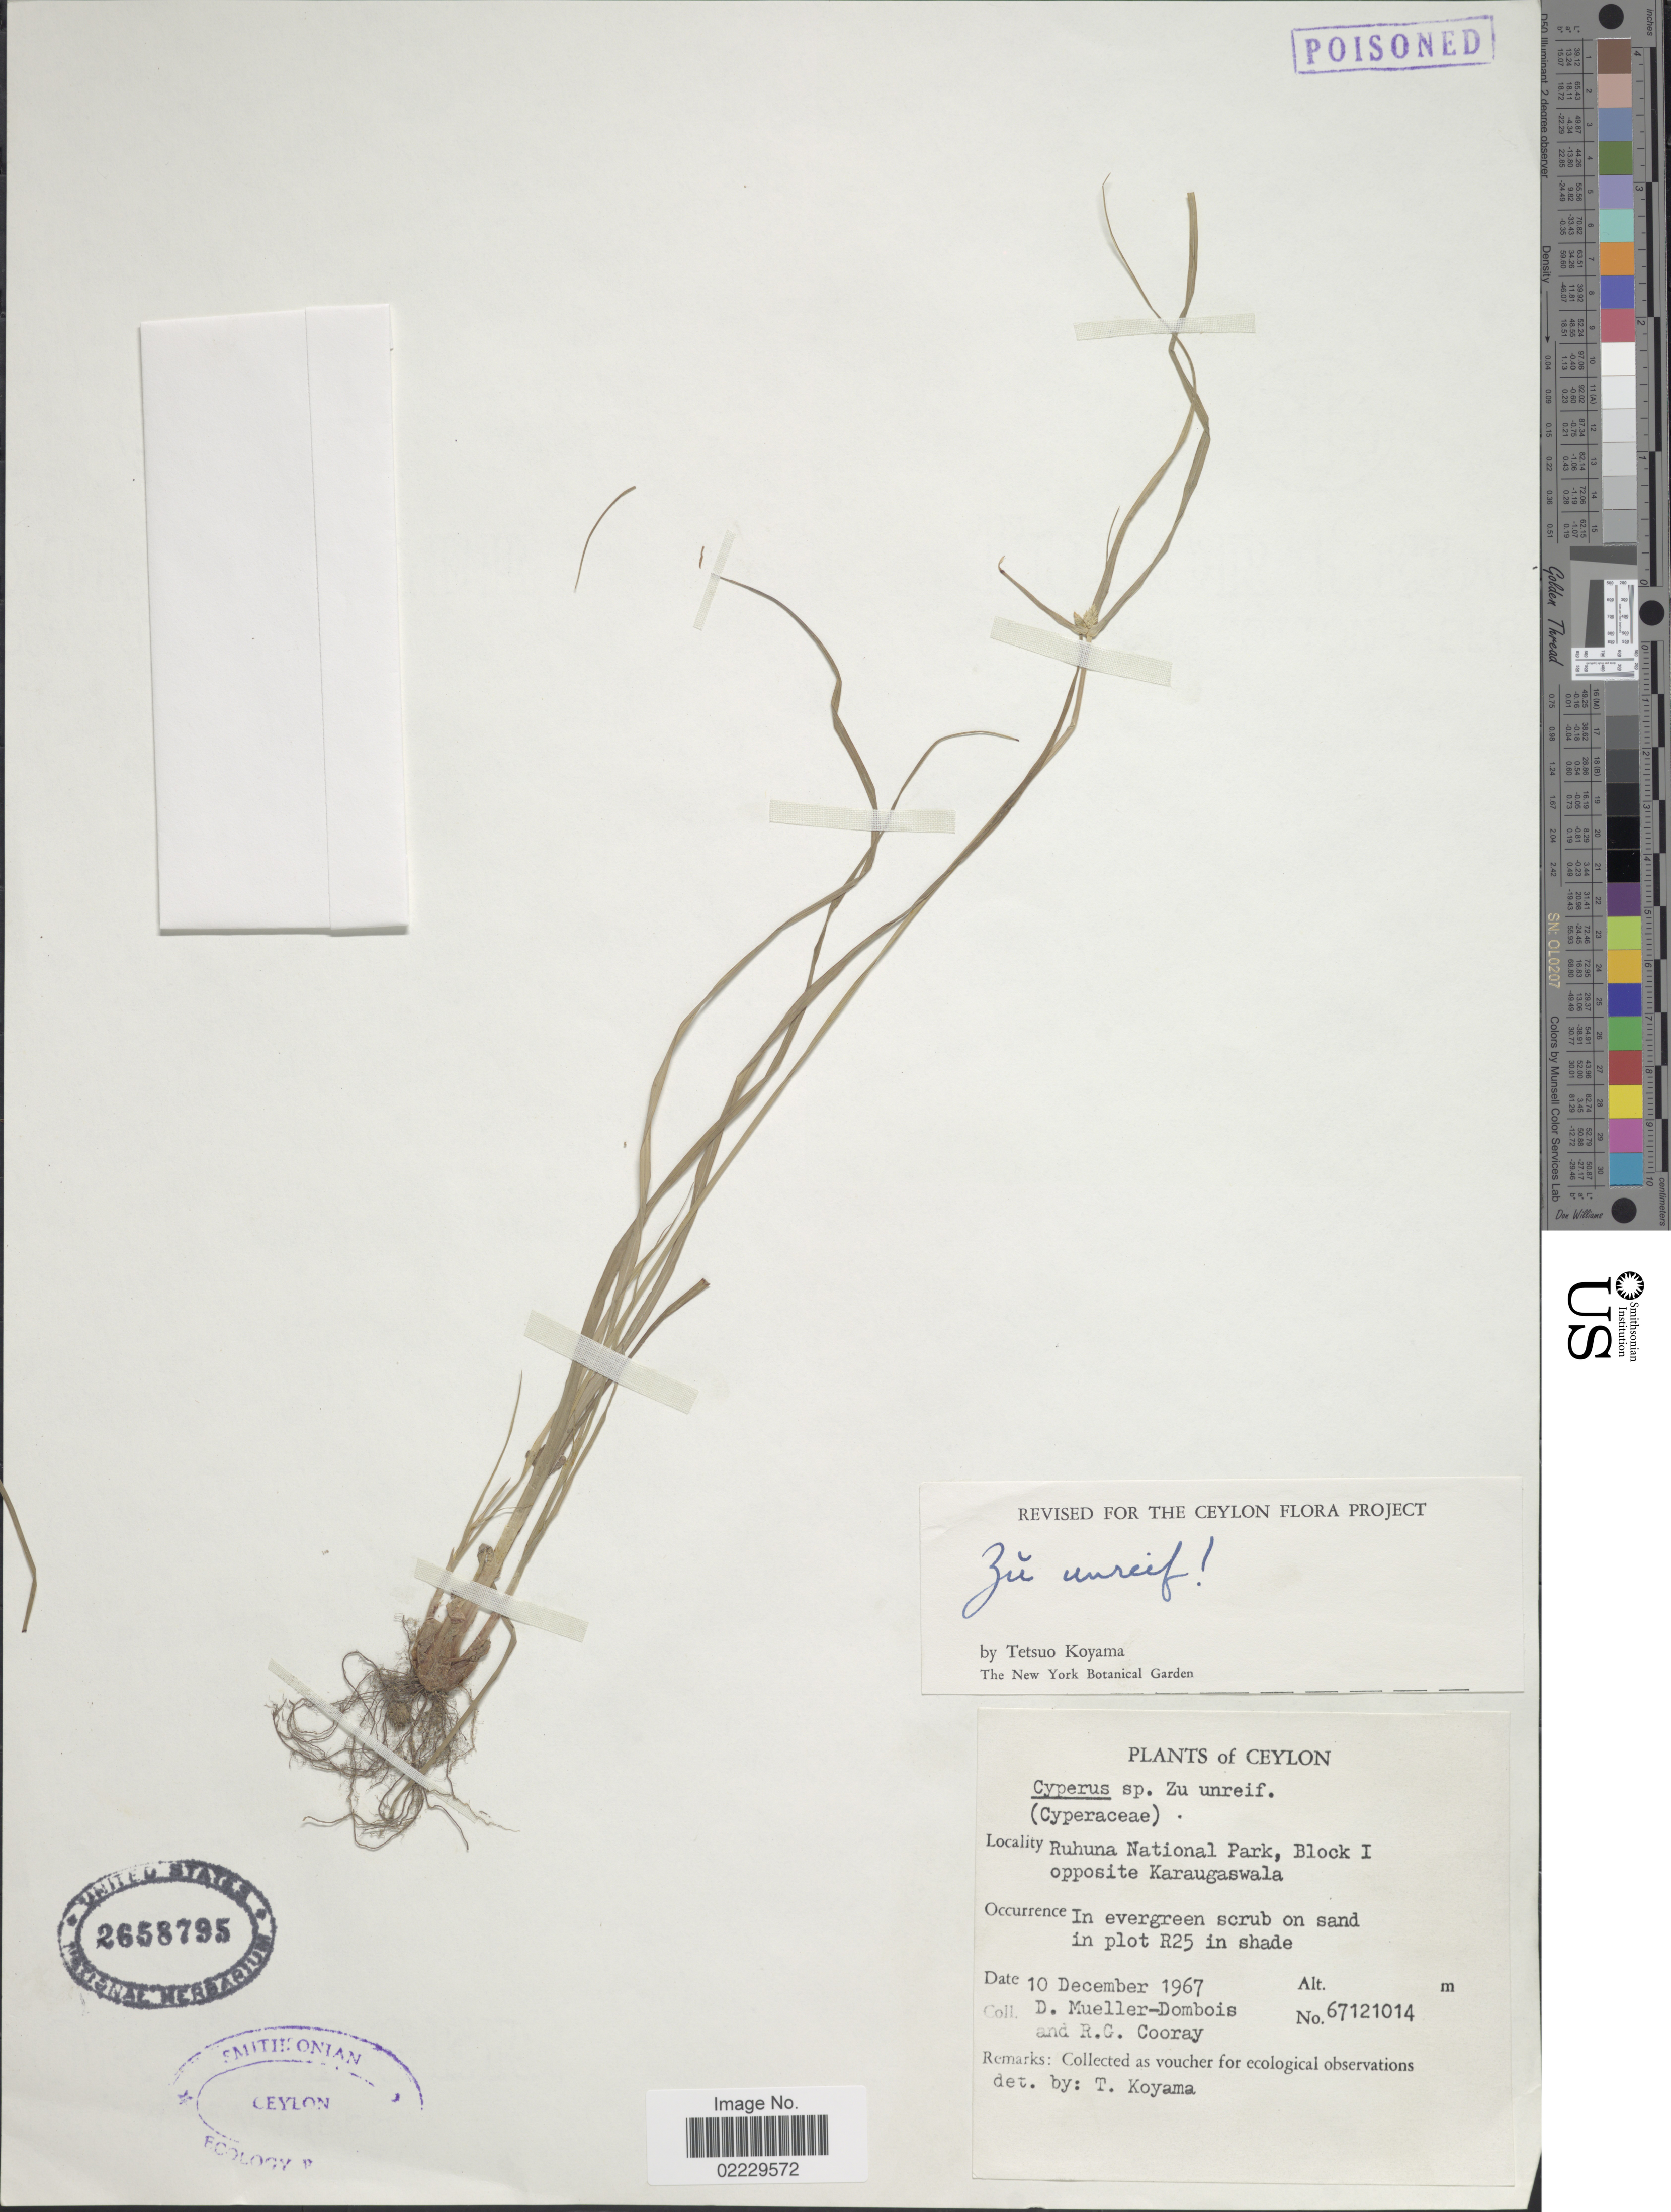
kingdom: Plantae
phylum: Tracheophyta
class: Liliopsida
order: Poales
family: Cyperaceae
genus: Cyperus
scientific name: Cyperus sp.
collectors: D. Mueller-Dombois & R. Cooray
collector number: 67121014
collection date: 1967-12-10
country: Sri Lanka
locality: Ceylon, Ruhuna National Park, Block 1, opposite Karaugaswala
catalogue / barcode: US 2658795